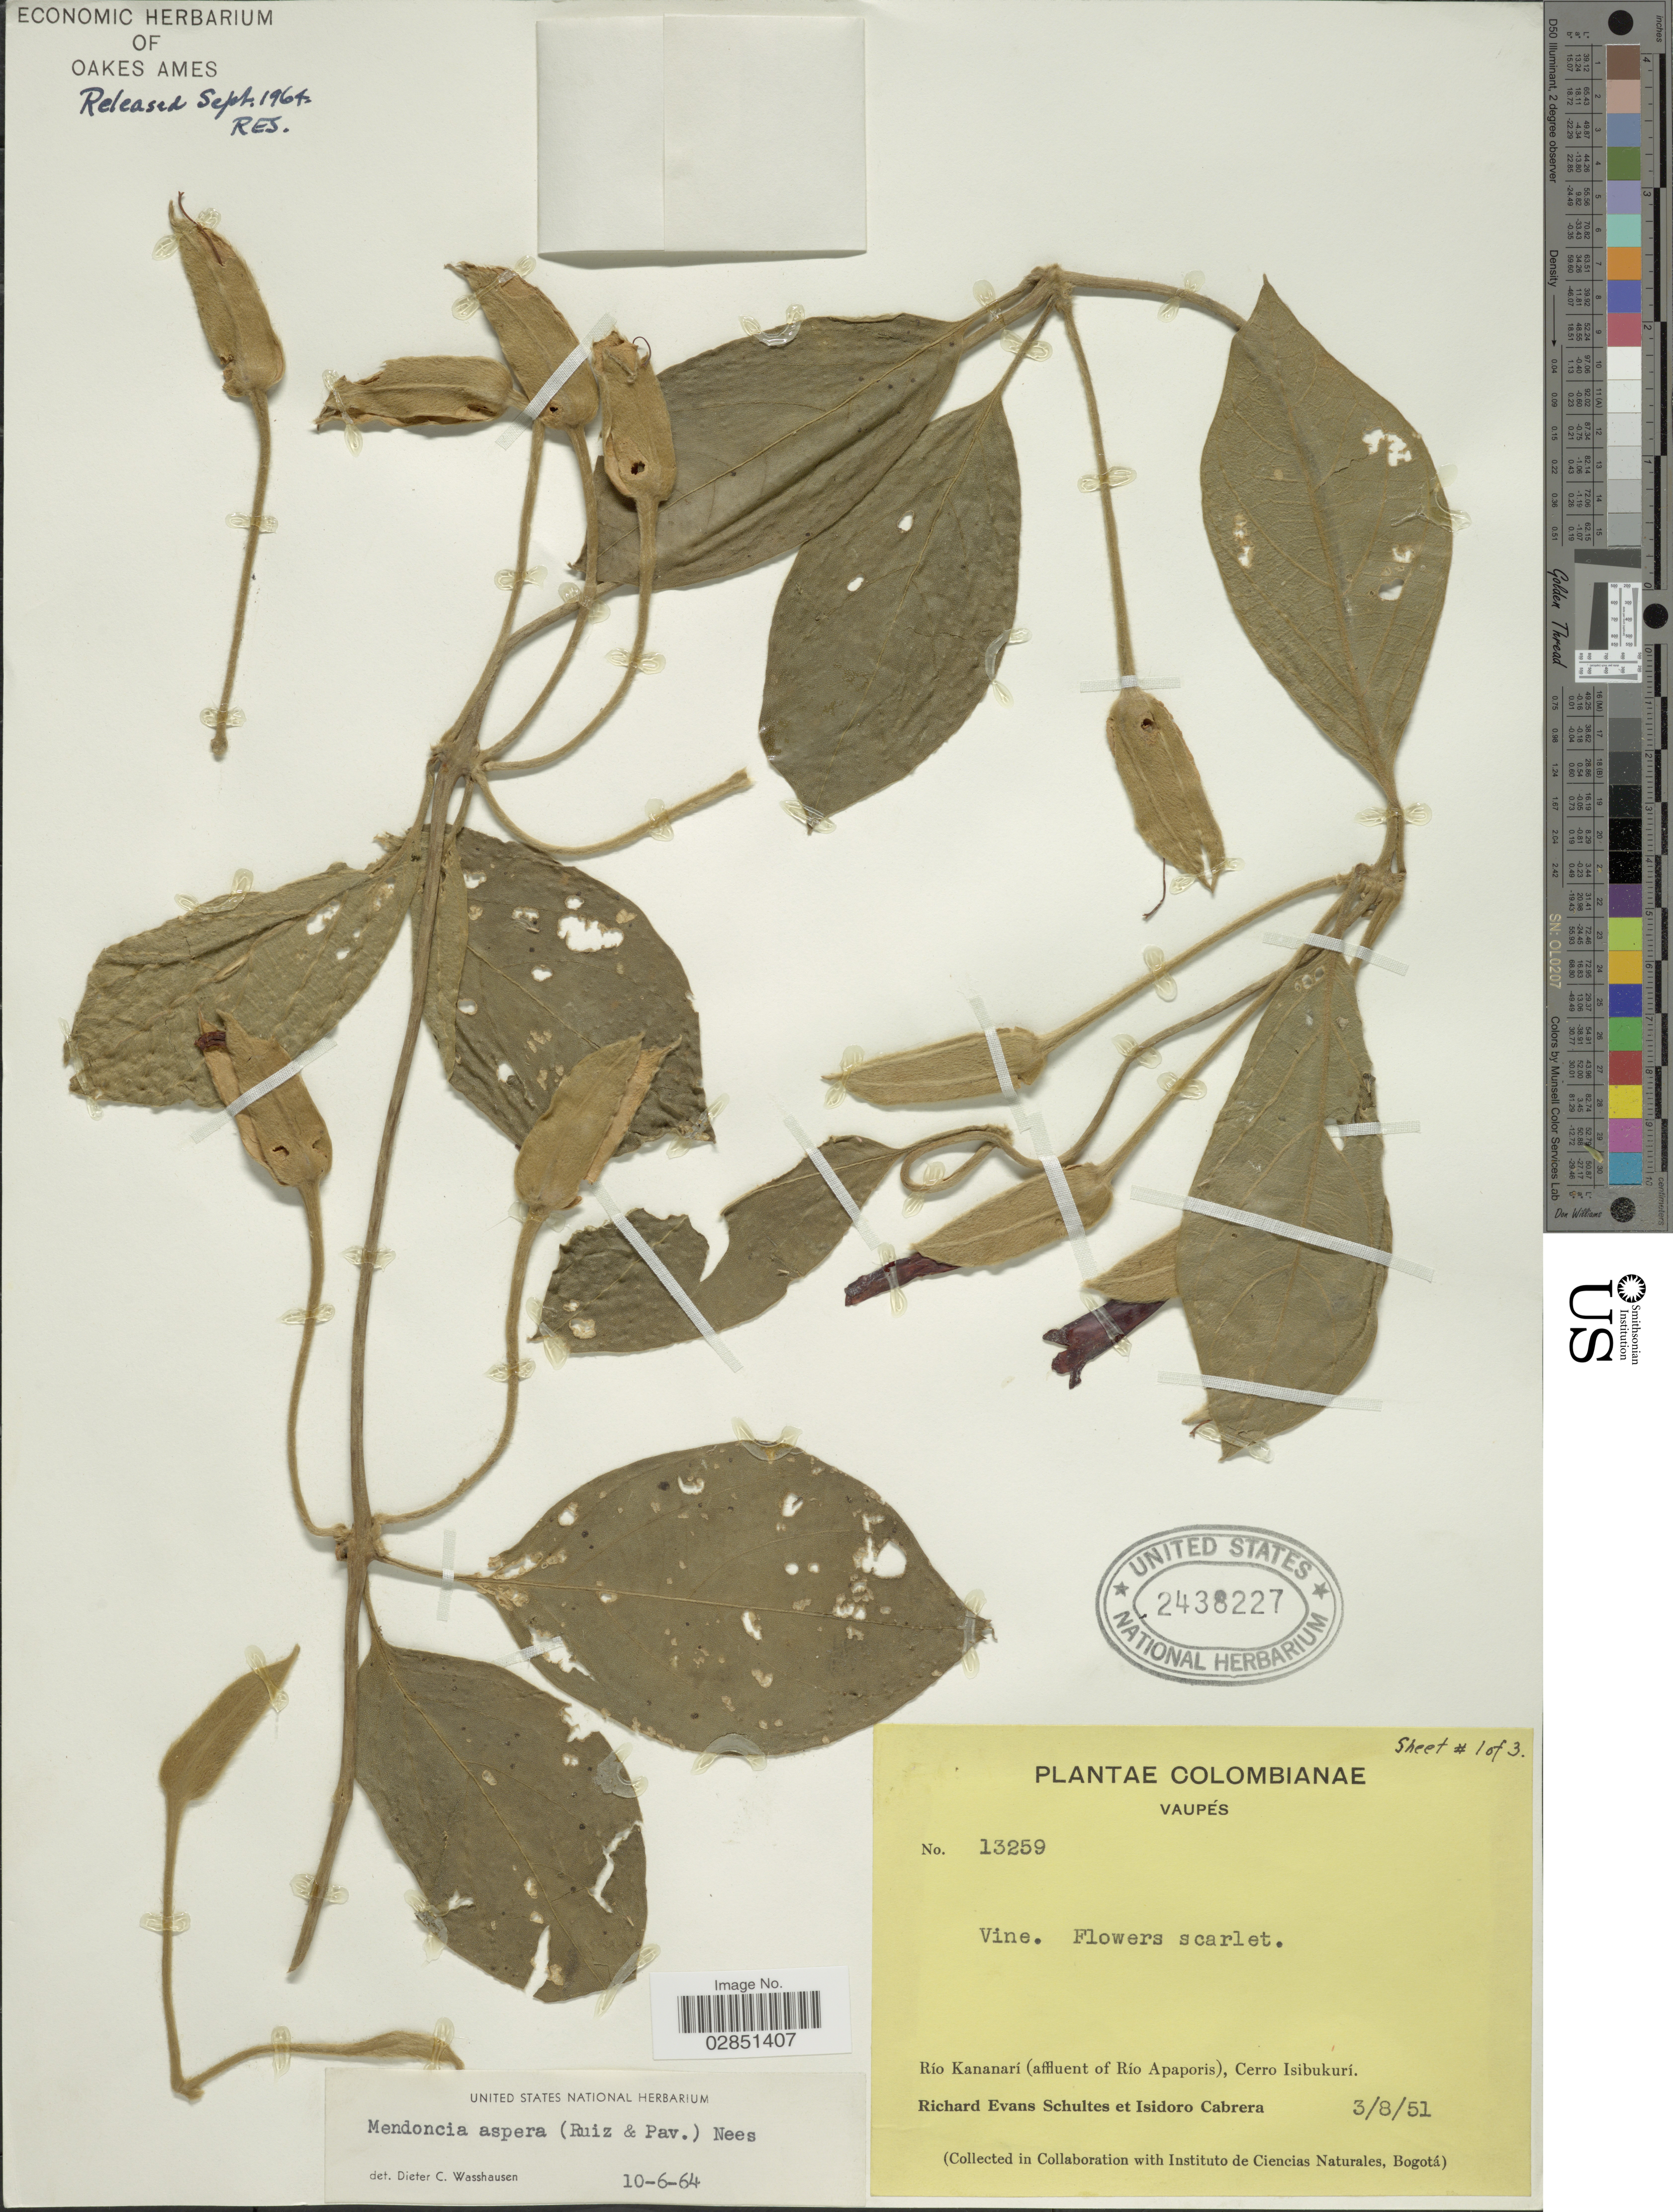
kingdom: Plantae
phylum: Tracheophyta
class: Magnoliopsida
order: Lamiales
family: Acanthaceae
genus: Mendoncia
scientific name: Mendoncia rotundifolia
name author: Poepp. & Endl.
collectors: R. E. Schultes & I. Cabrera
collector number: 13259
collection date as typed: Transcribed d/m/y: 3/8/51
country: Colombia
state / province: Vaupés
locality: Río Kananarí (affluent of Río Apaporis), Cerro Isibukurí.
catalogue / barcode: US 2438227